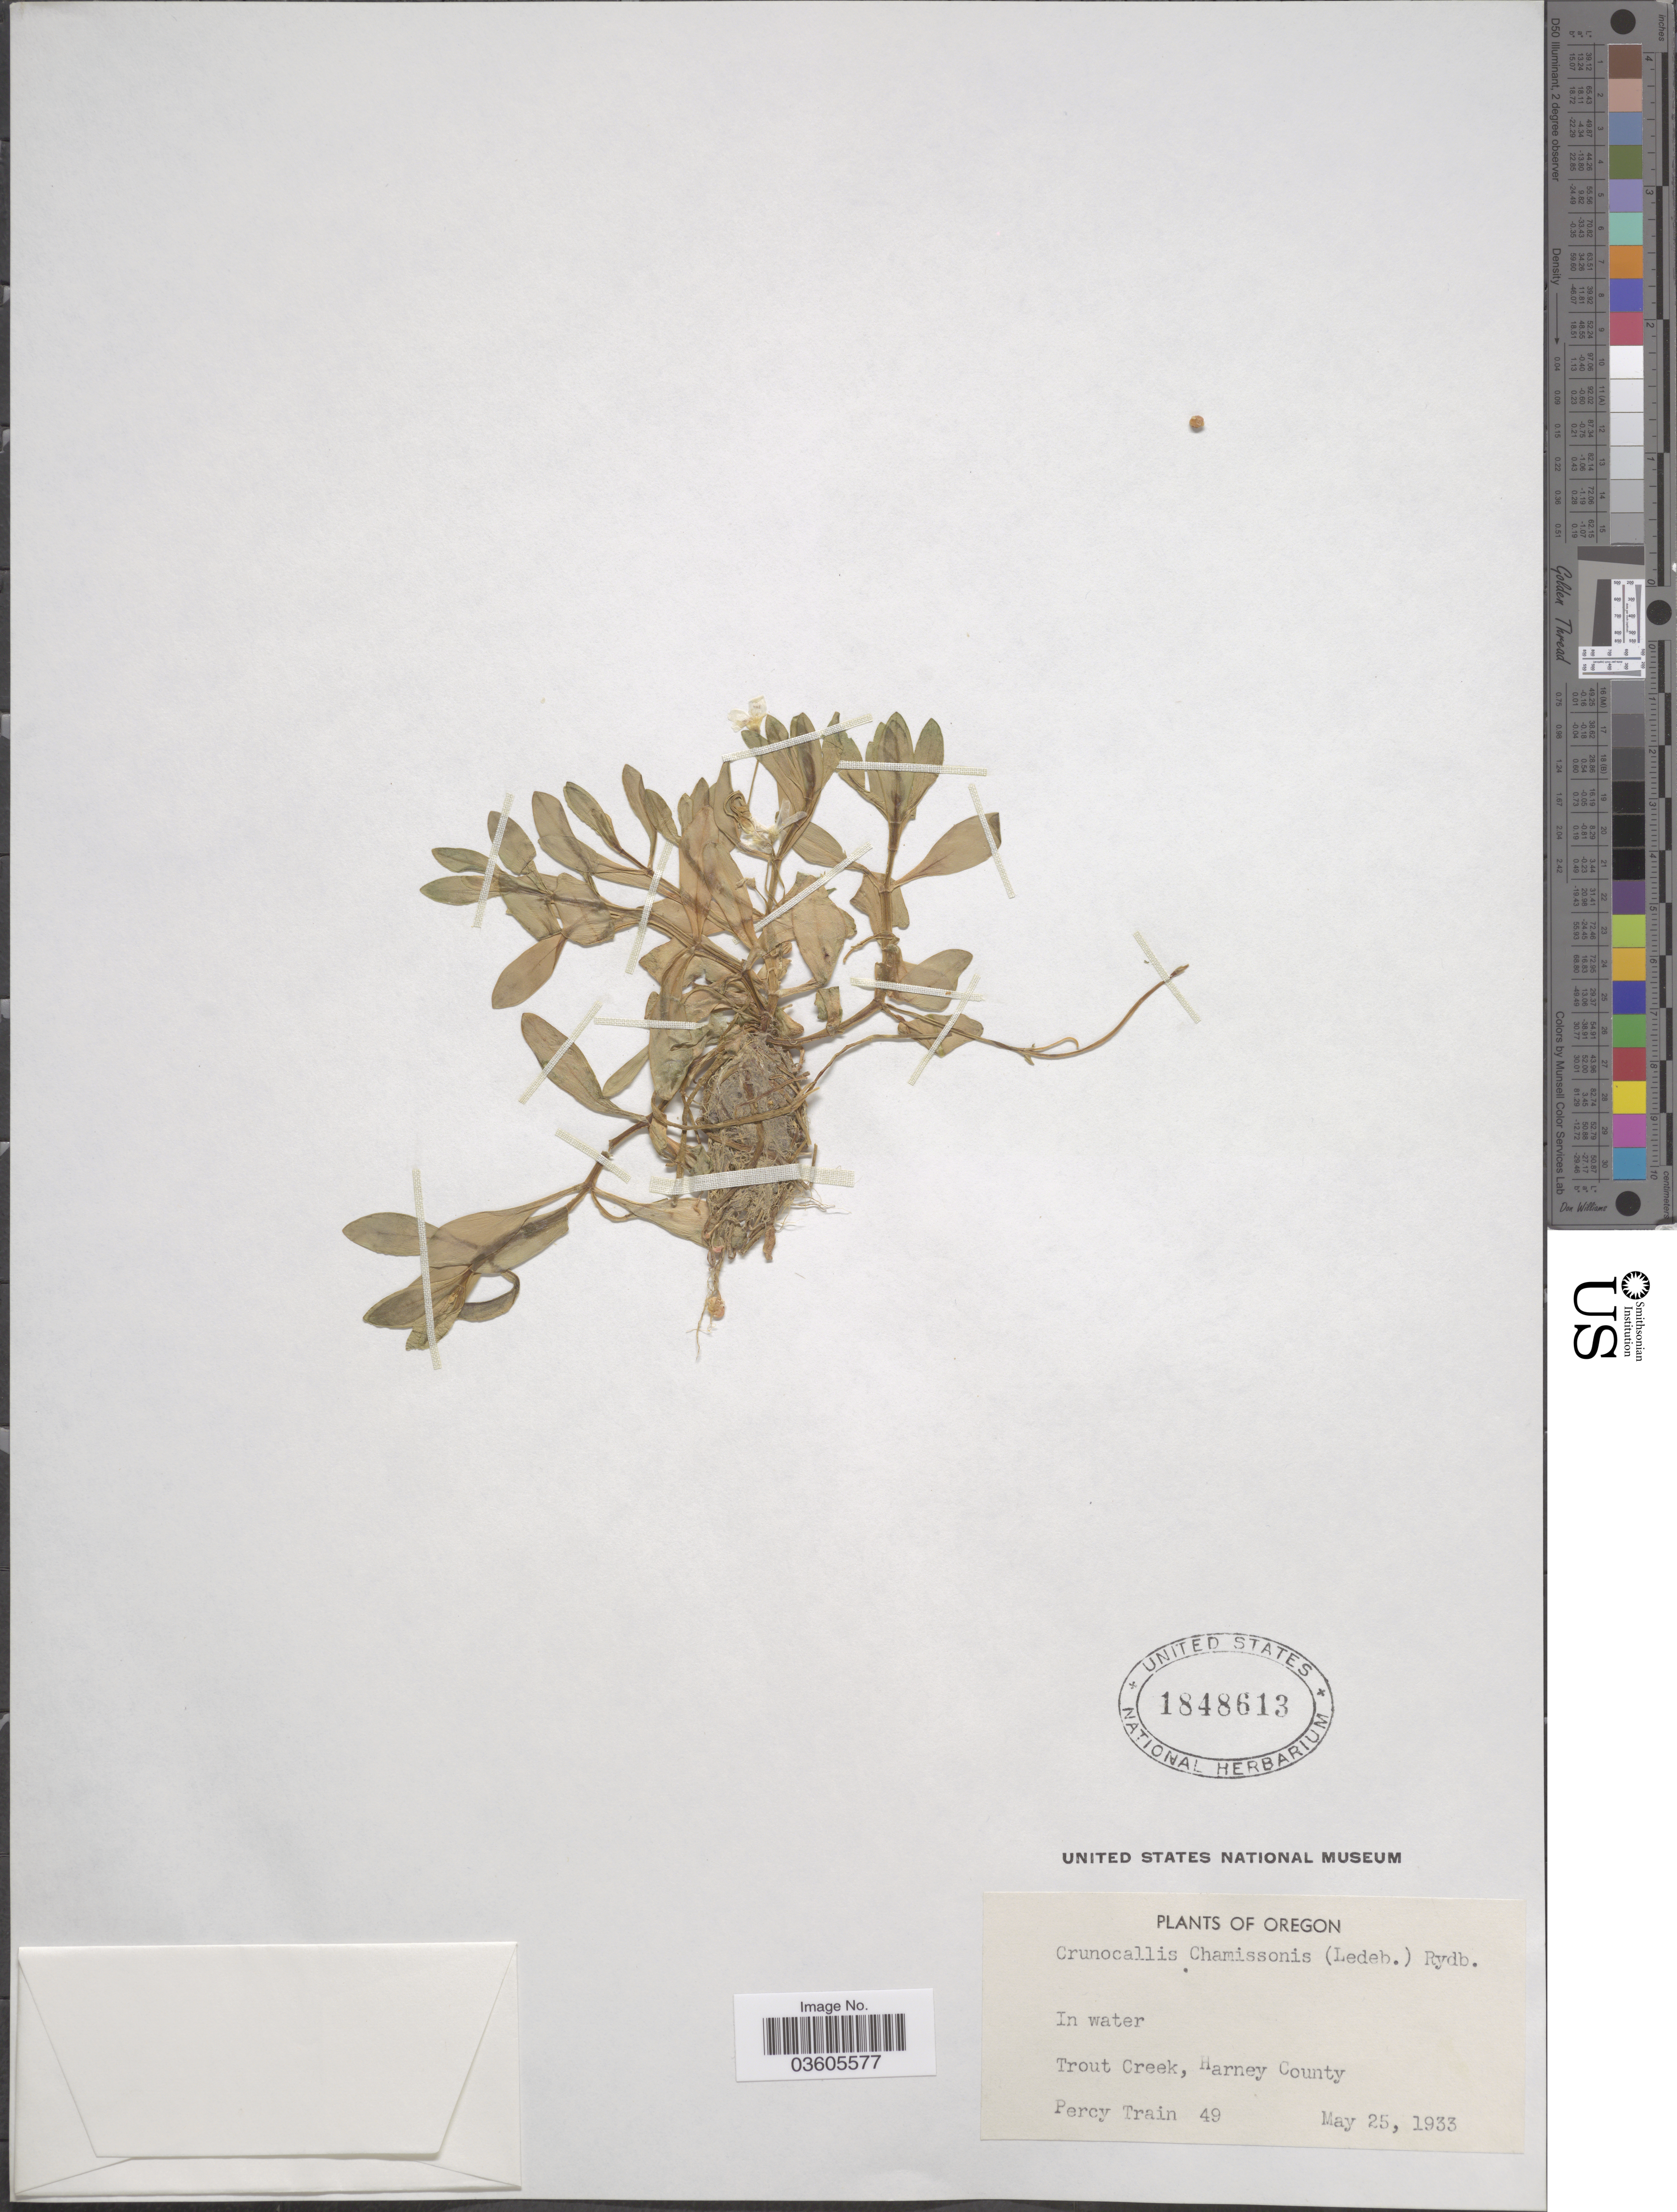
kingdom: Plantae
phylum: Tracheophyta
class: Magnoliopsida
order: Caryophyllales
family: Montiaceae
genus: Montia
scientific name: Montia chamissoi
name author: (Ledeb. ex Spreng.) Greene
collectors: P. Train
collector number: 49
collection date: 1933-05-25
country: United States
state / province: Oregon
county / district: Harney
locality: Trout Creek, Harney County.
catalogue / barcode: US 1848613